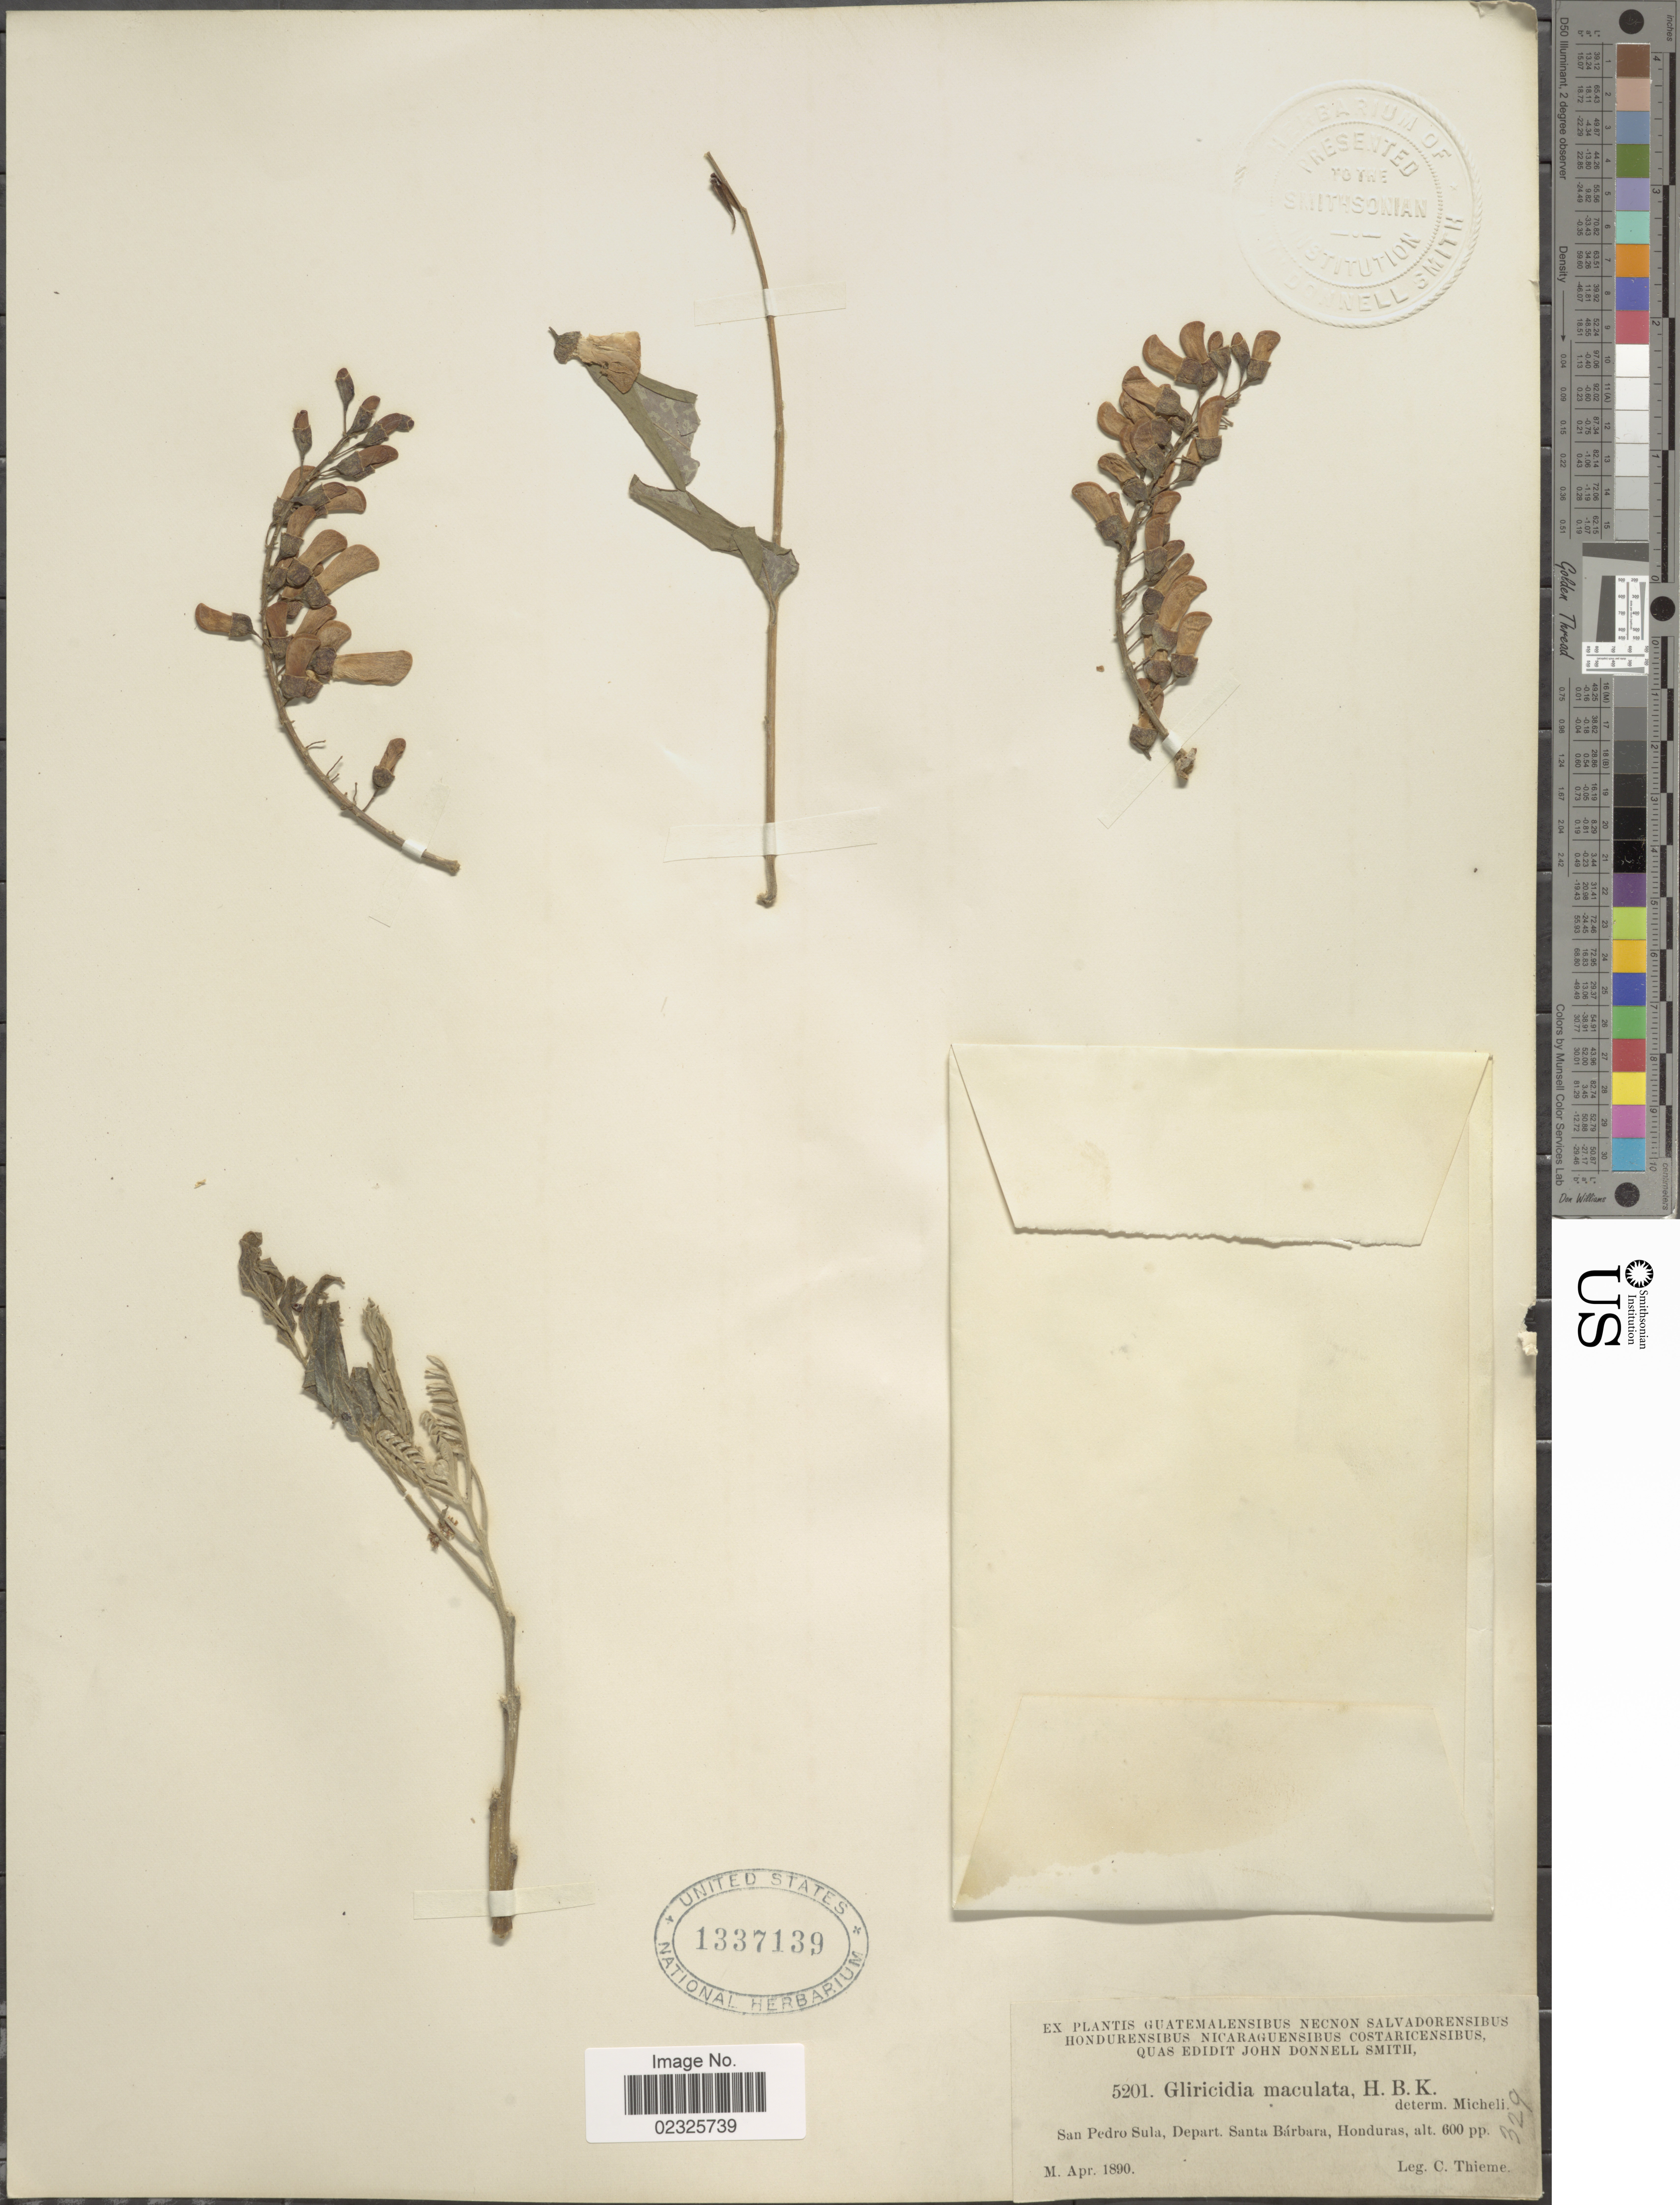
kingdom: Plantae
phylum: Tracheophyta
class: Magnoliopsida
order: Fabales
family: Fabaceae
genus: Gliricidia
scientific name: Gliricidia sepium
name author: (Jacq.) Kunth ex Walp.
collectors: C. Thieme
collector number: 5201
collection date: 1890-04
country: Honduras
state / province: Santa Bárbara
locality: San Pedro Sula, Depart. Santa Barbara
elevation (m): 183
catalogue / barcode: US 1337139